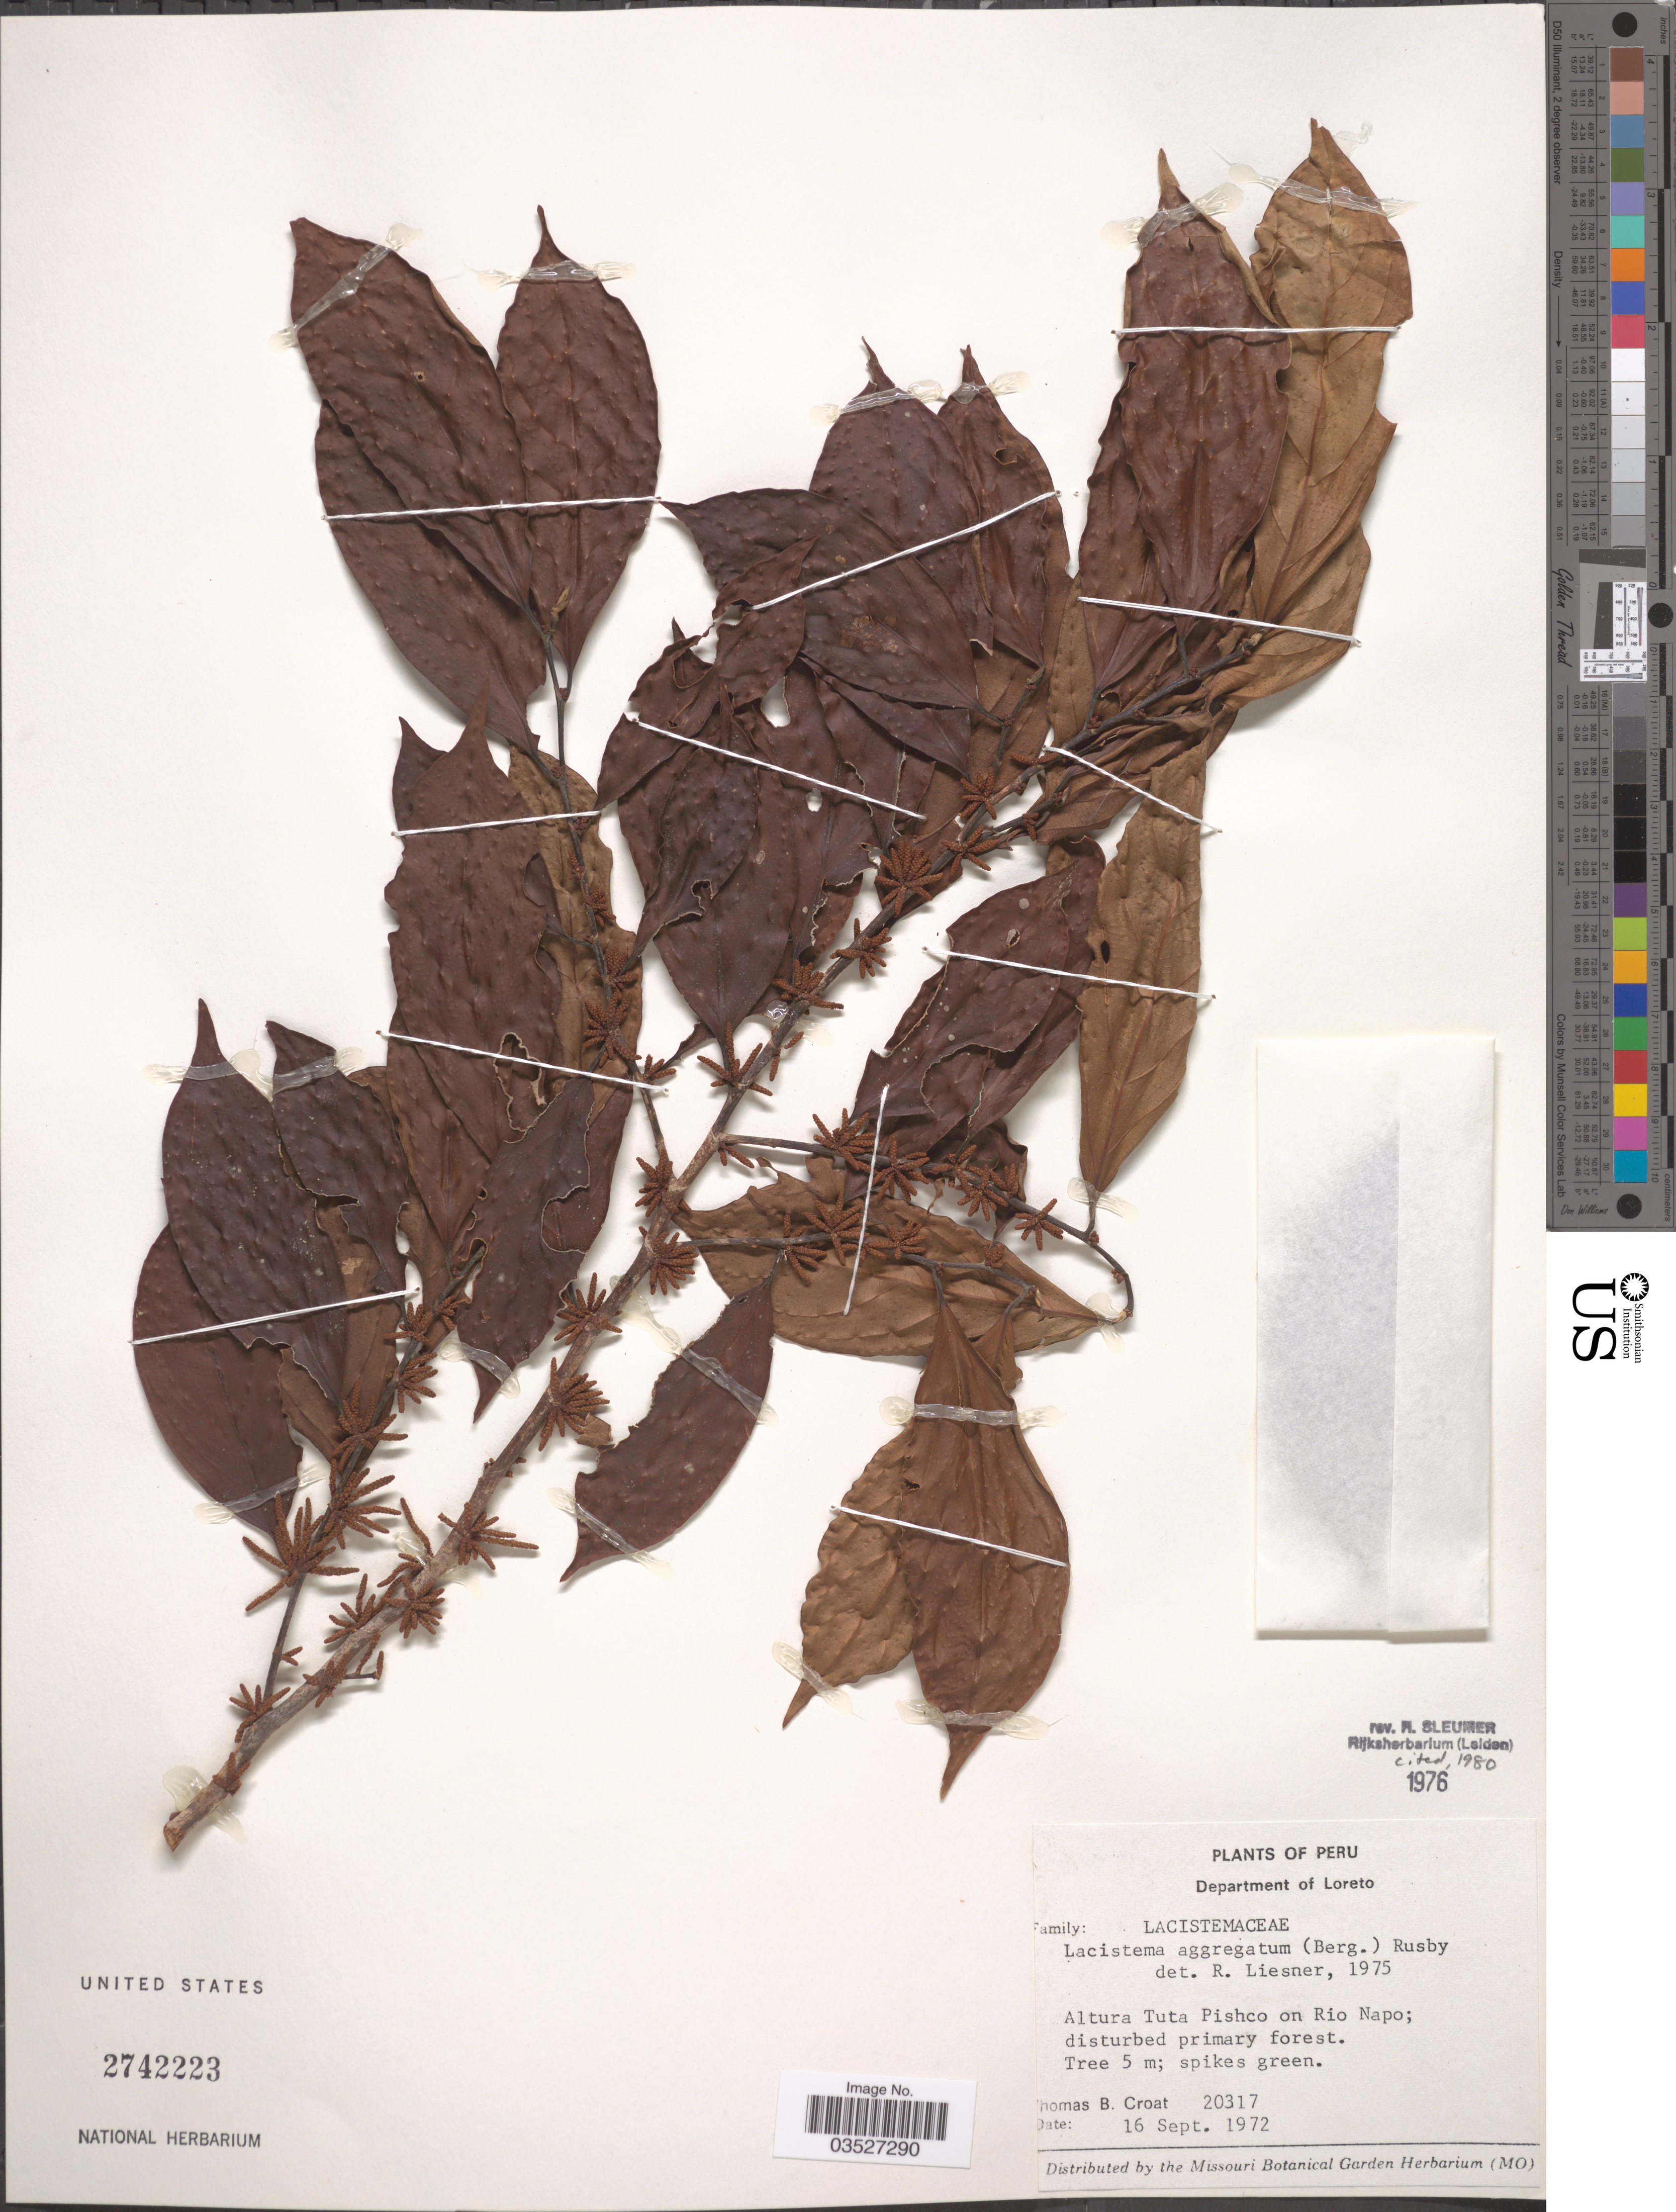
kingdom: Plantae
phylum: Tracheophyta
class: Magnoliopsida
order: Malpighiales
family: Lacistemataceae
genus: Lacistema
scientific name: Lacistema aggregatum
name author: (P.J. Bergius) Rusby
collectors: T. B. Croat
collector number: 20317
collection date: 1972-09-16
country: Peru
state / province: Loreto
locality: Department of Loreto. Altura Tuta Pishco on Rio Napo.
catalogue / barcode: US 2742223